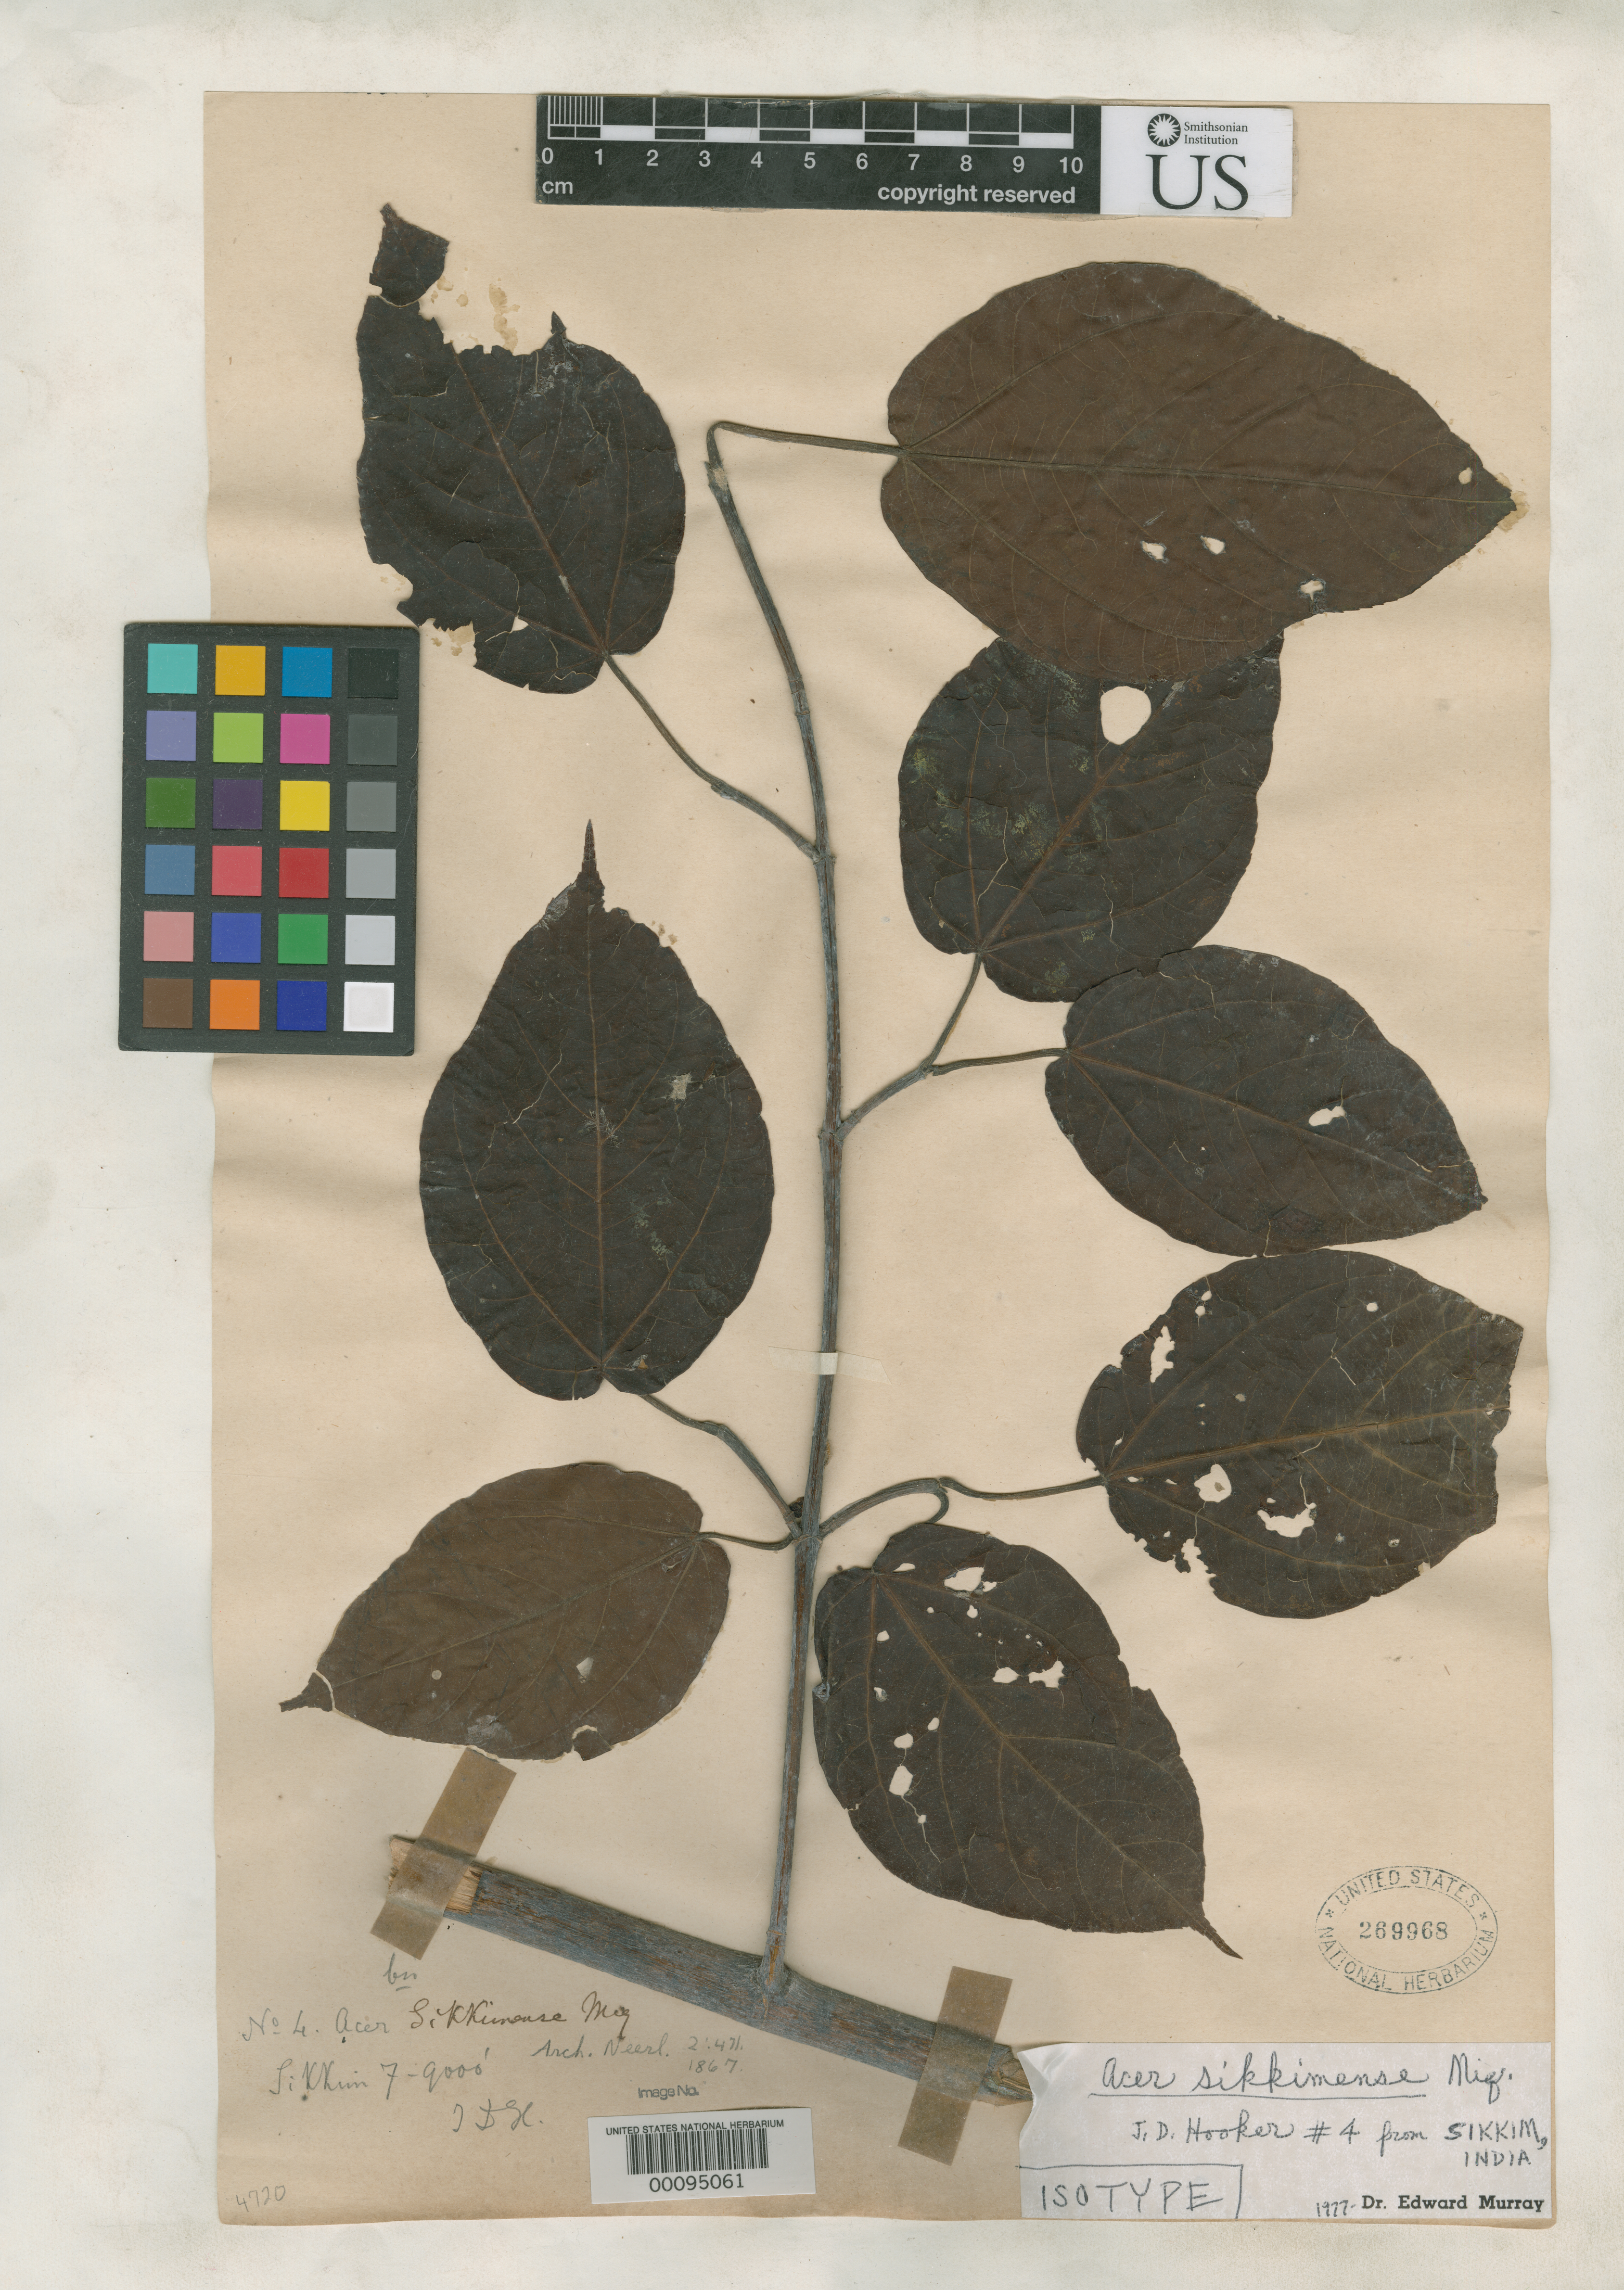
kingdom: Plantae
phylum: Tracheophyta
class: Magnoliopsida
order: Sapindales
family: Sapindaceae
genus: Acer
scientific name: Acer sikkimense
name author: Miq.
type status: Isotype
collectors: J. D. Hooker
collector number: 4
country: India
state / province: Sikkim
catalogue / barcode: US 269968